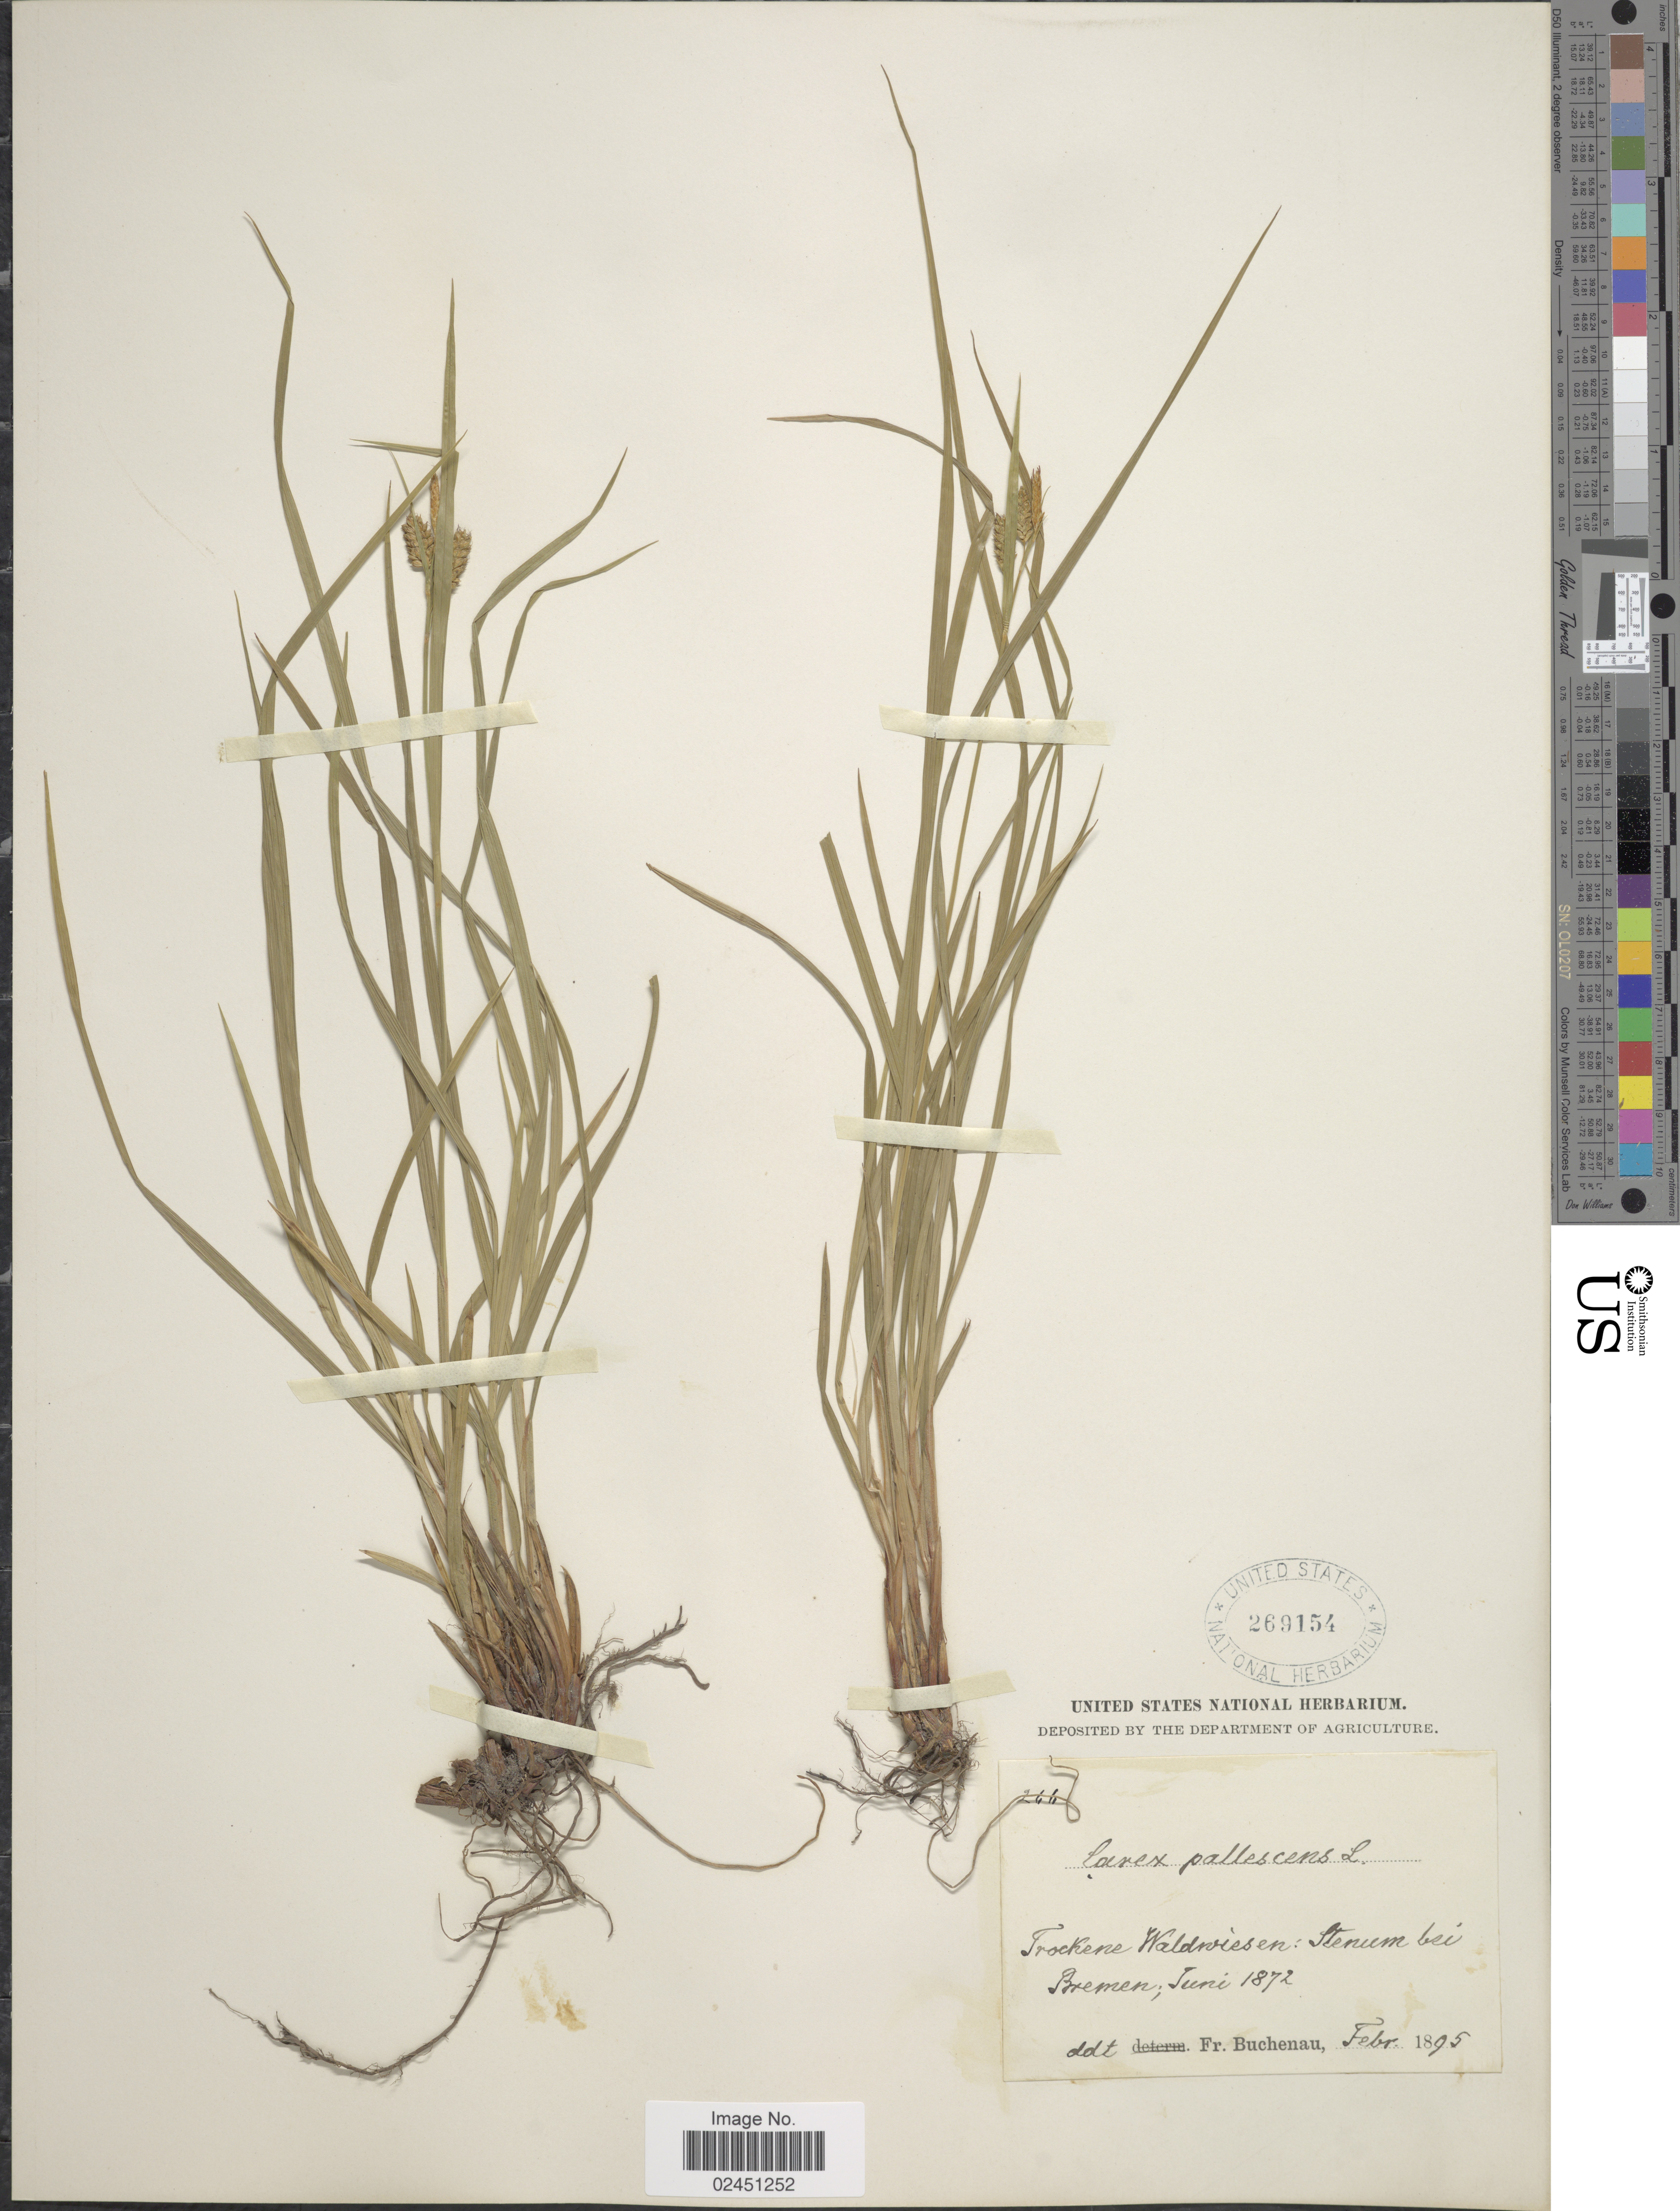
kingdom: Plantae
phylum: Tracheophyta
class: Liliopsida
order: Poales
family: Cyperaceae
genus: Carex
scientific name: Carex pallescens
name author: L.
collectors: F. Buchenau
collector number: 246*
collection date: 1895-02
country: Germany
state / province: Bremen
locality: Trockene Waldwisen: Stenum bei Bremen [interpreted]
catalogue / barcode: US 269154